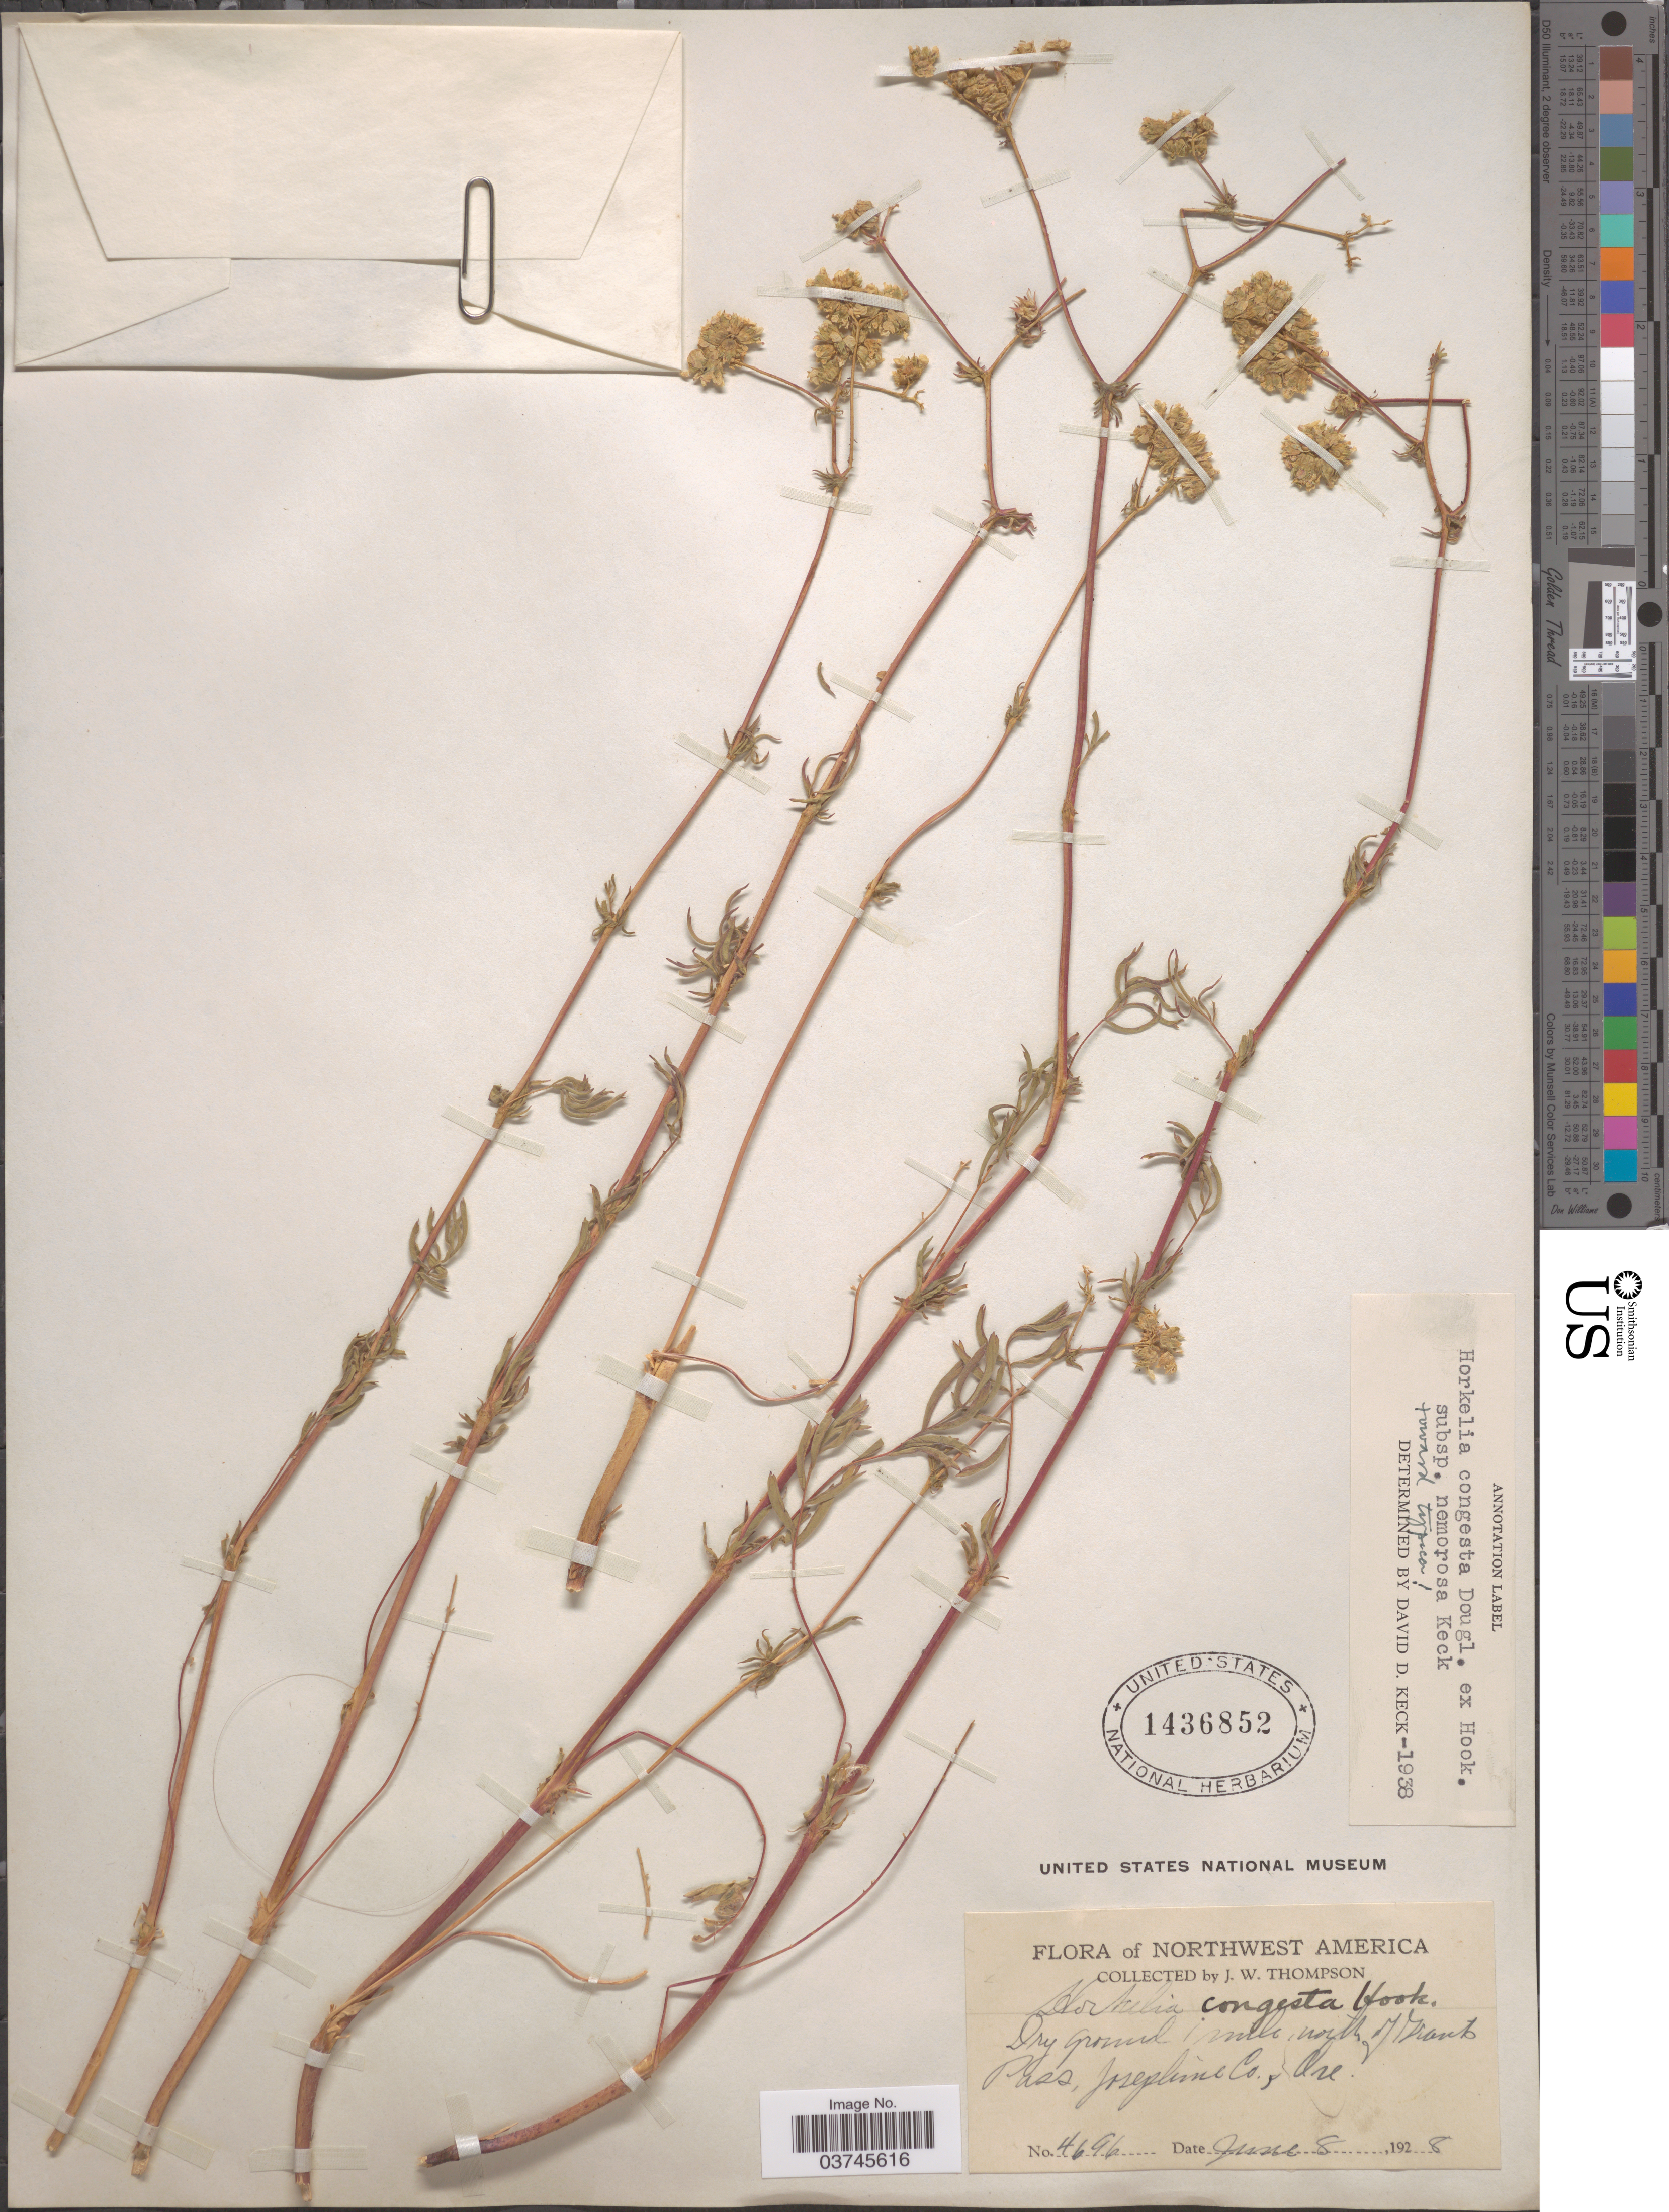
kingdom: Plantae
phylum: Tracheophyta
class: Magnoliopsida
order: Rosales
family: Rosaceae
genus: Potentilla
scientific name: Potentilla congesta var. nemorosa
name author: (D.D. Keck) J.T. Howell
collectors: J. Thompson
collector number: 4696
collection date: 1928-06-08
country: United States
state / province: Oregon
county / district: Josephine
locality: Northwest America. 1 mile north of Grants Pass, Josephine Co.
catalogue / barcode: US 1436852